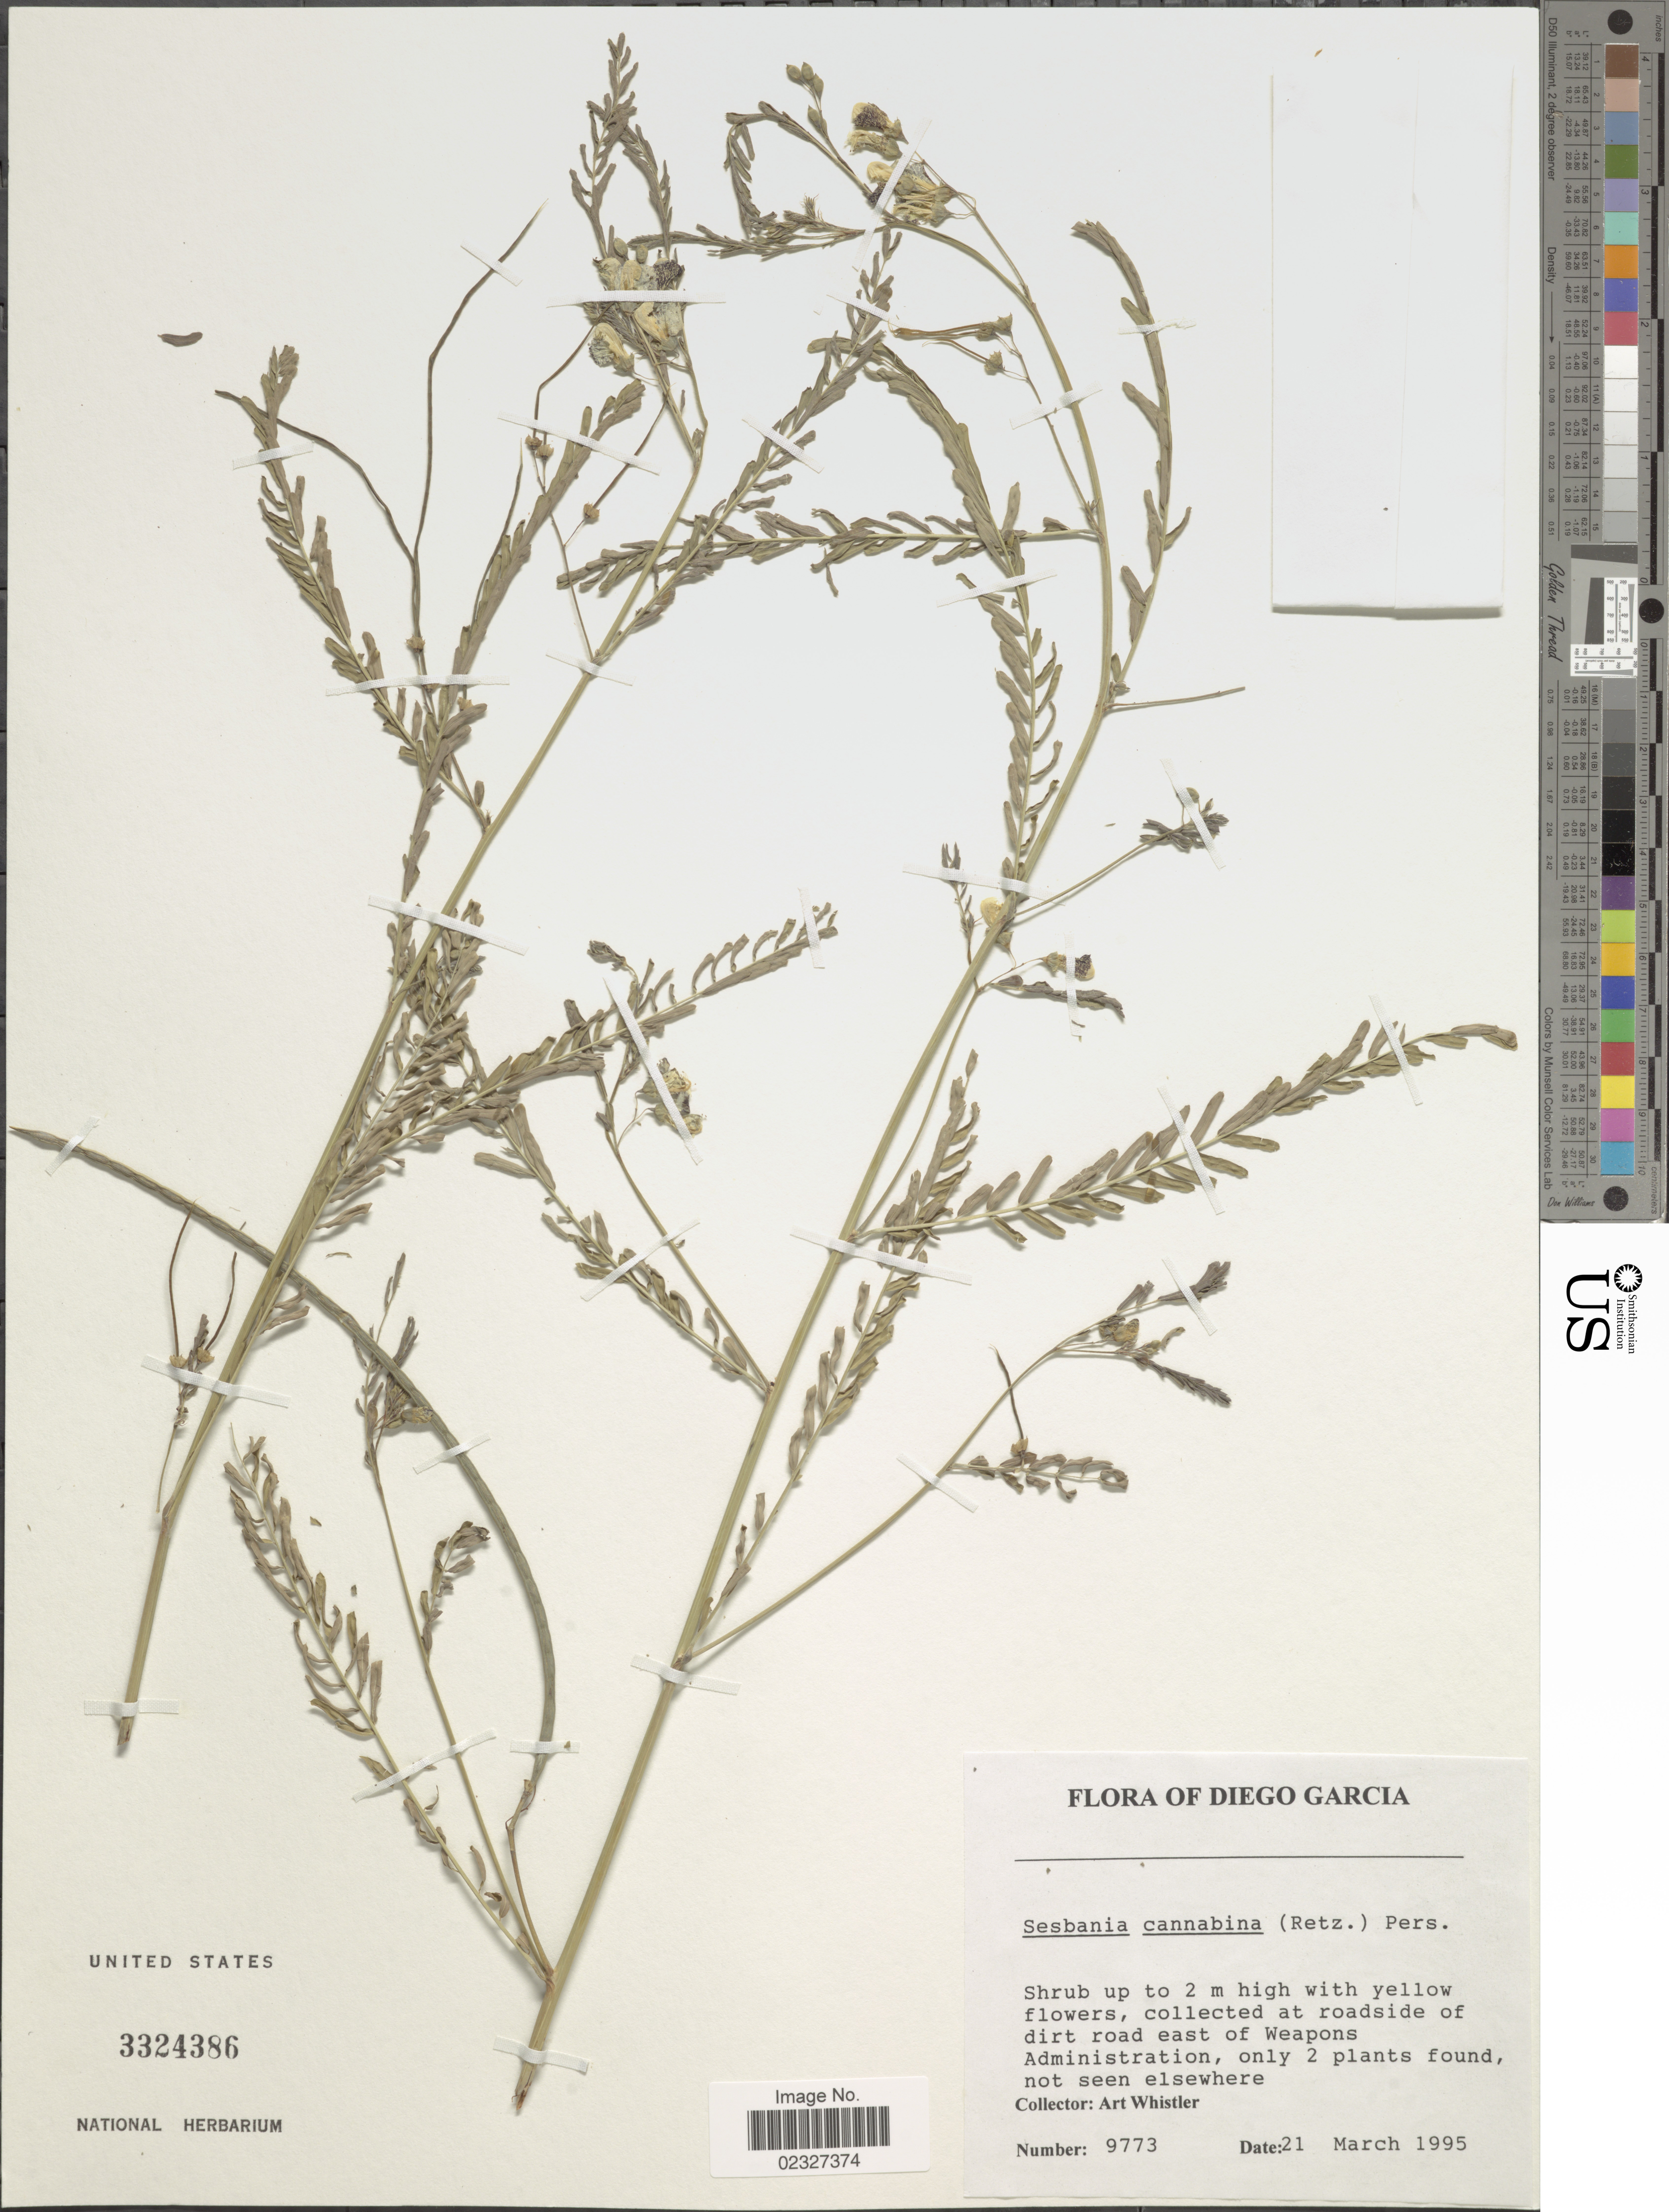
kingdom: Plantae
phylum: Tracheophyta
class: Magnoliopsida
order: Fabales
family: Fabaceae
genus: Sesbania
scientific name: Sesbania cannabina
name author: (Retz.) Poir.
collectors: A. Whistler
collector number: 9773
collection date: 1995-03-21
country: British Indian Ocean Territory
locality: Diego Garcia, roadside of dirt road east of Weapons Administration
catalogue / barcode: US 3324386